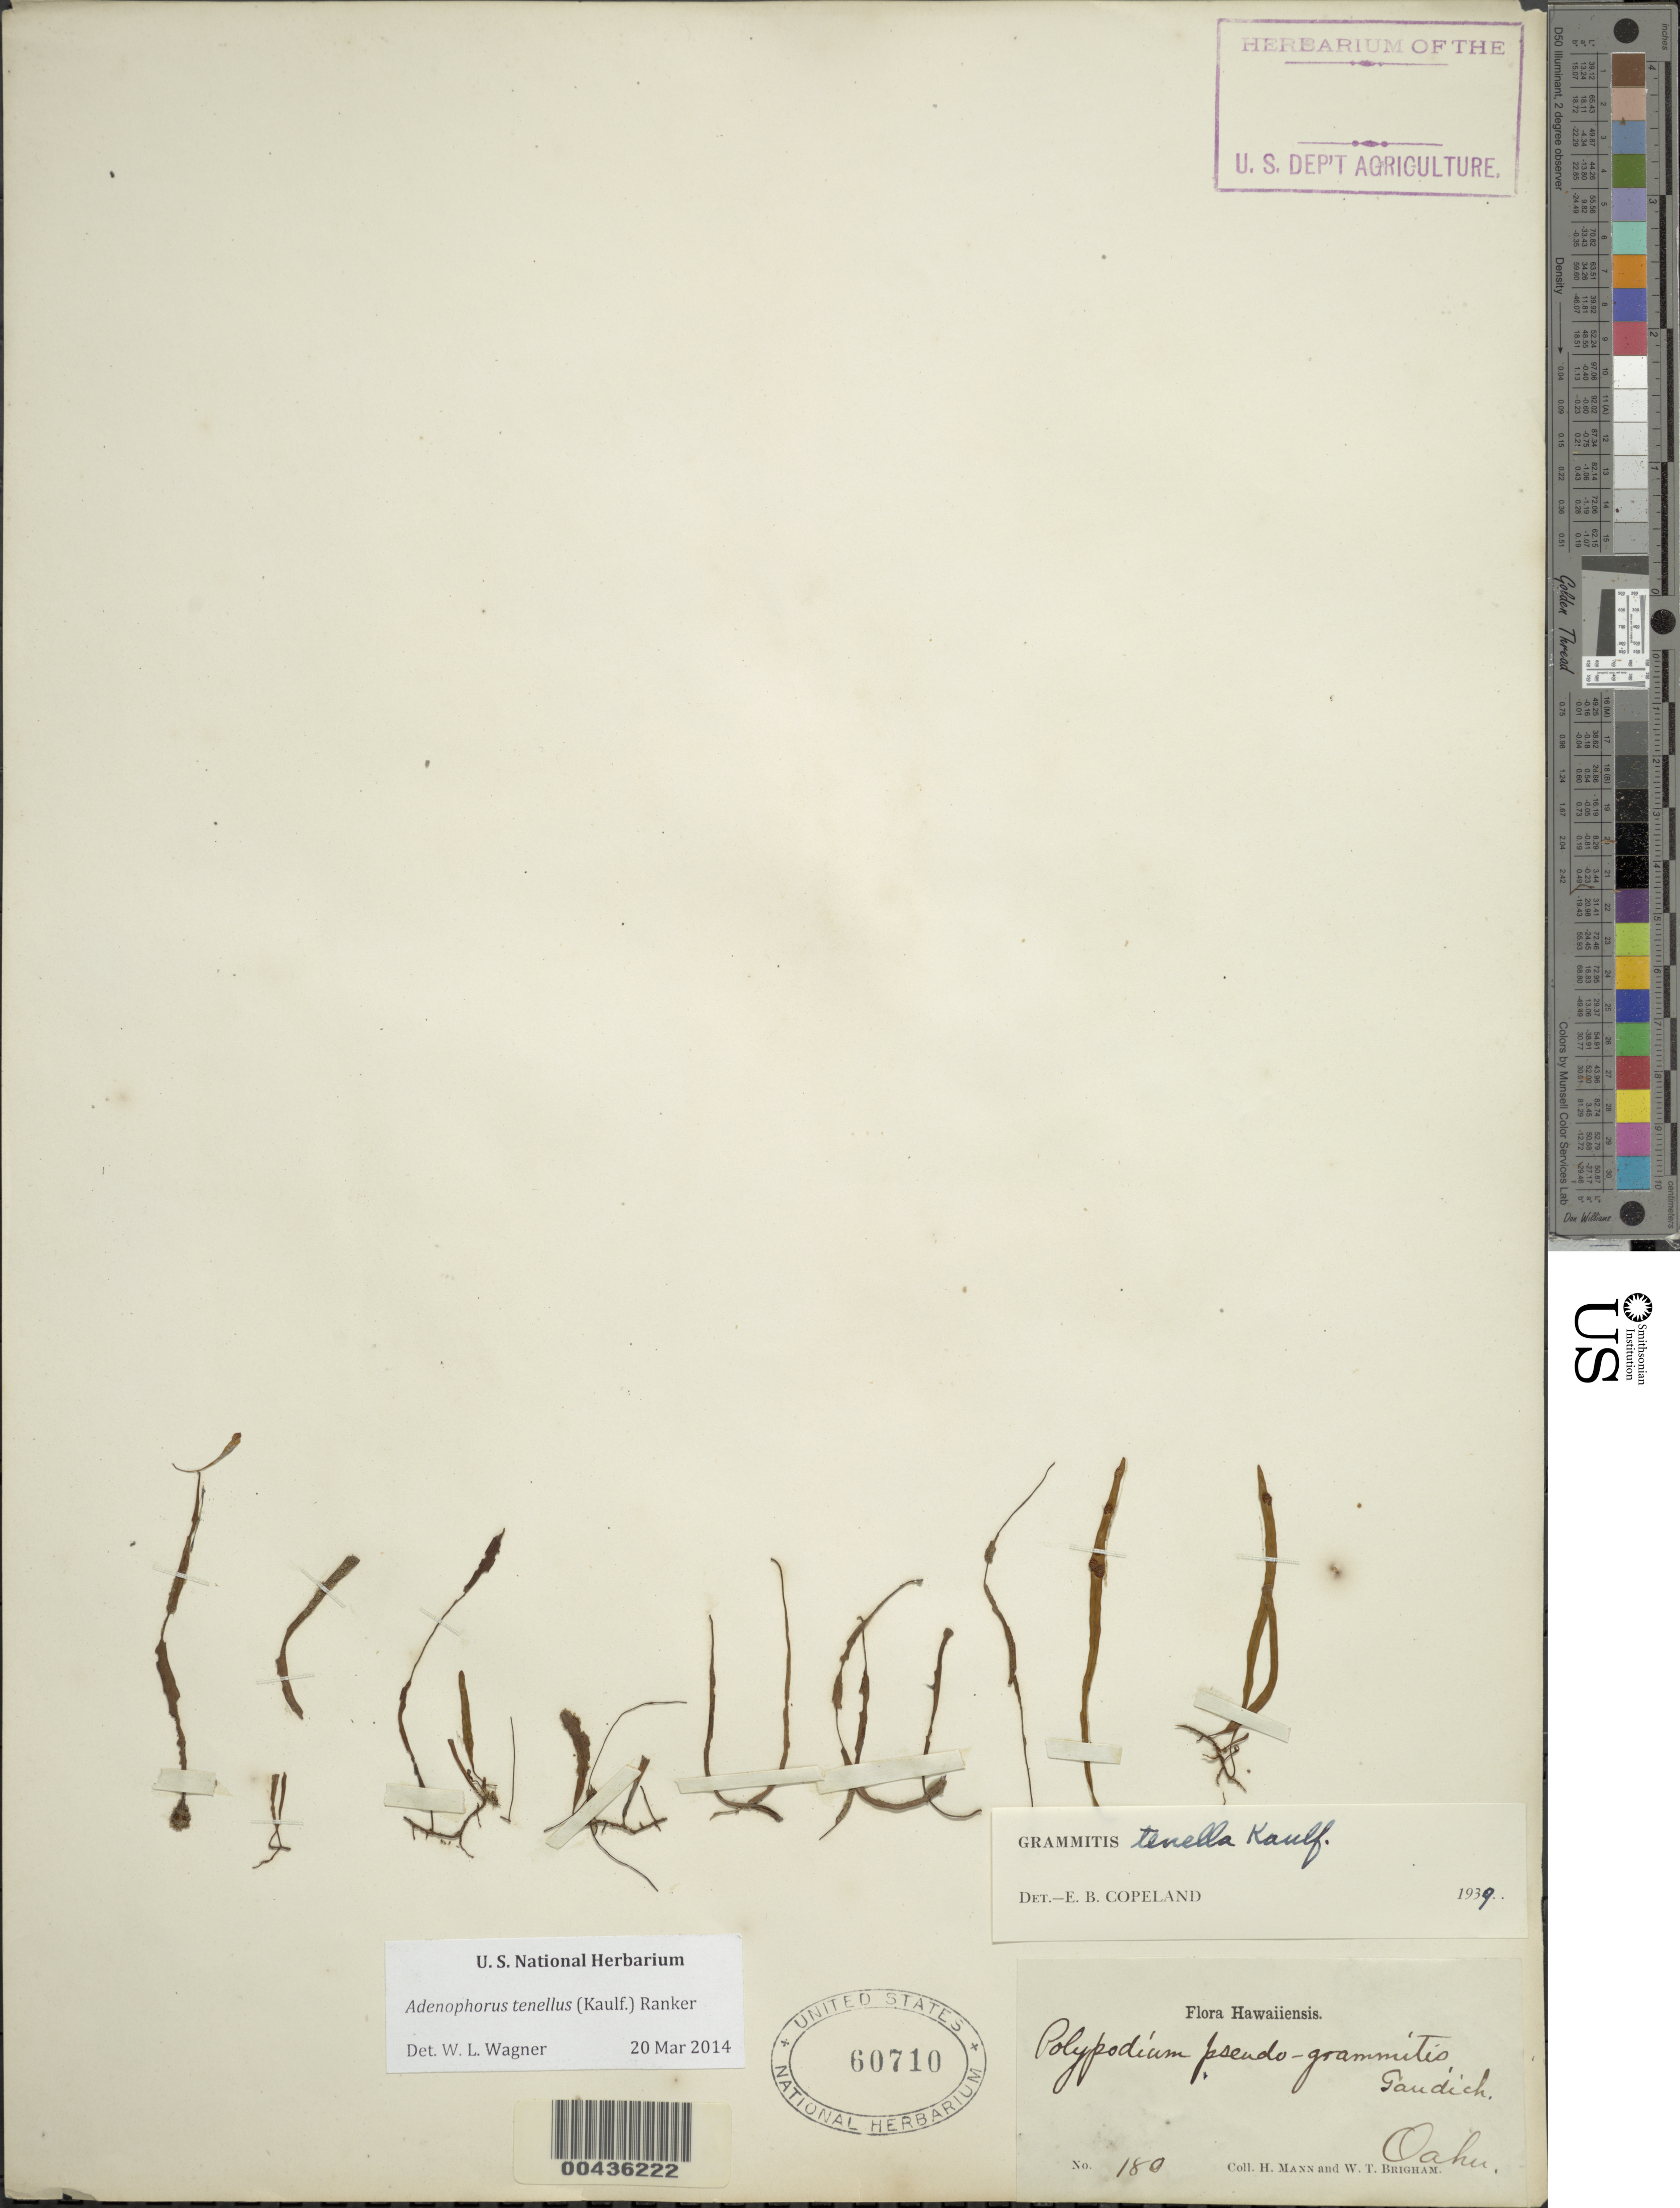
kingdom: Plantae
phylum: Tracheophyta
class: Polypodiopsida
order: Polypodiales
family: Polypodiaceae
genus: Adenophorus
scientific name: Adenophorus tenellus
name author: (Kaulf.) Ranker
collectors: H. Mann & W. T. Brigham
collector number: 180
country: United States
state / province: Hawaii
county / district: Honolulu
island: Oahu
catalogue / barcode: US 60710